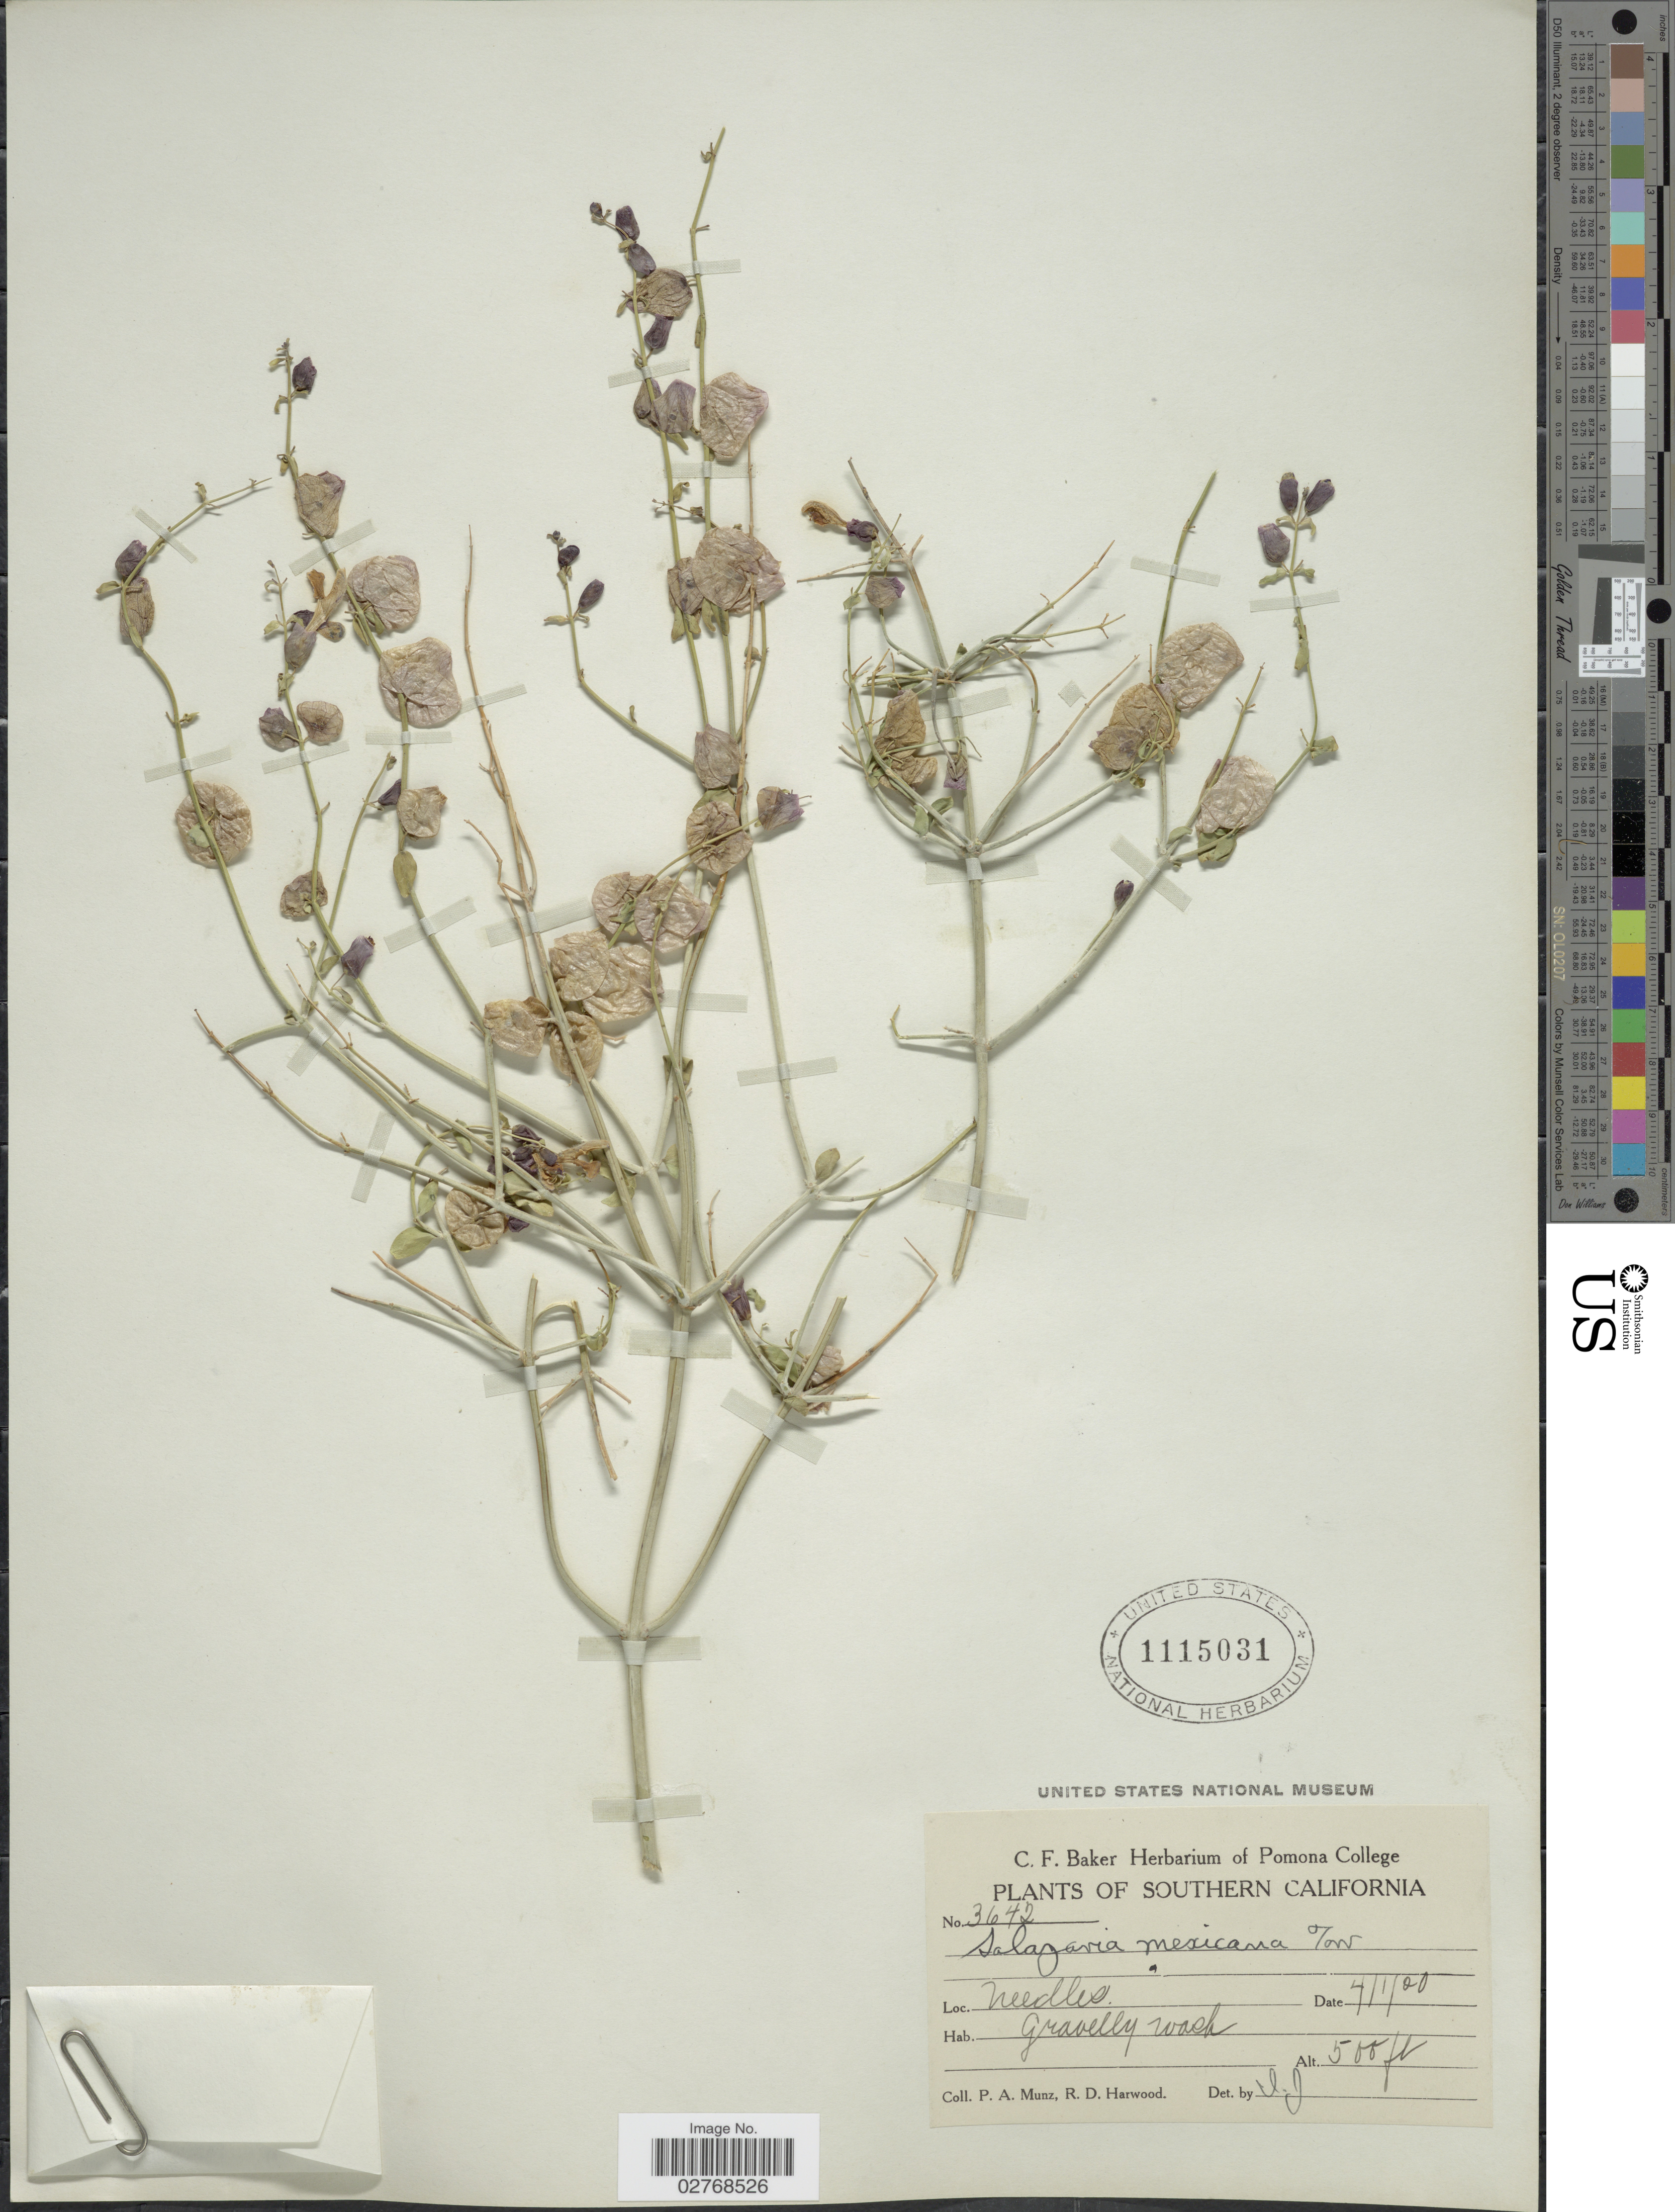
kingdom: Plantae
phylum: Tracheophyta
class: Magnoliopsida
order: Lamiales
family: Lamiaceae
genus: Scutellaria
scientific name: Scutellaria mexicana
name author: (Torr.) A.J. Paton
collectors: P. A. Munz & R. Harwood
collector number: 3642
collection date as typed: Transcribed d/m/y: 1/4/20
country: United States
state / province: California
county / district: San Bernardino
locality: Southern California. Needles.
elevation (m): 152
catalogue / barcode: US 1115031